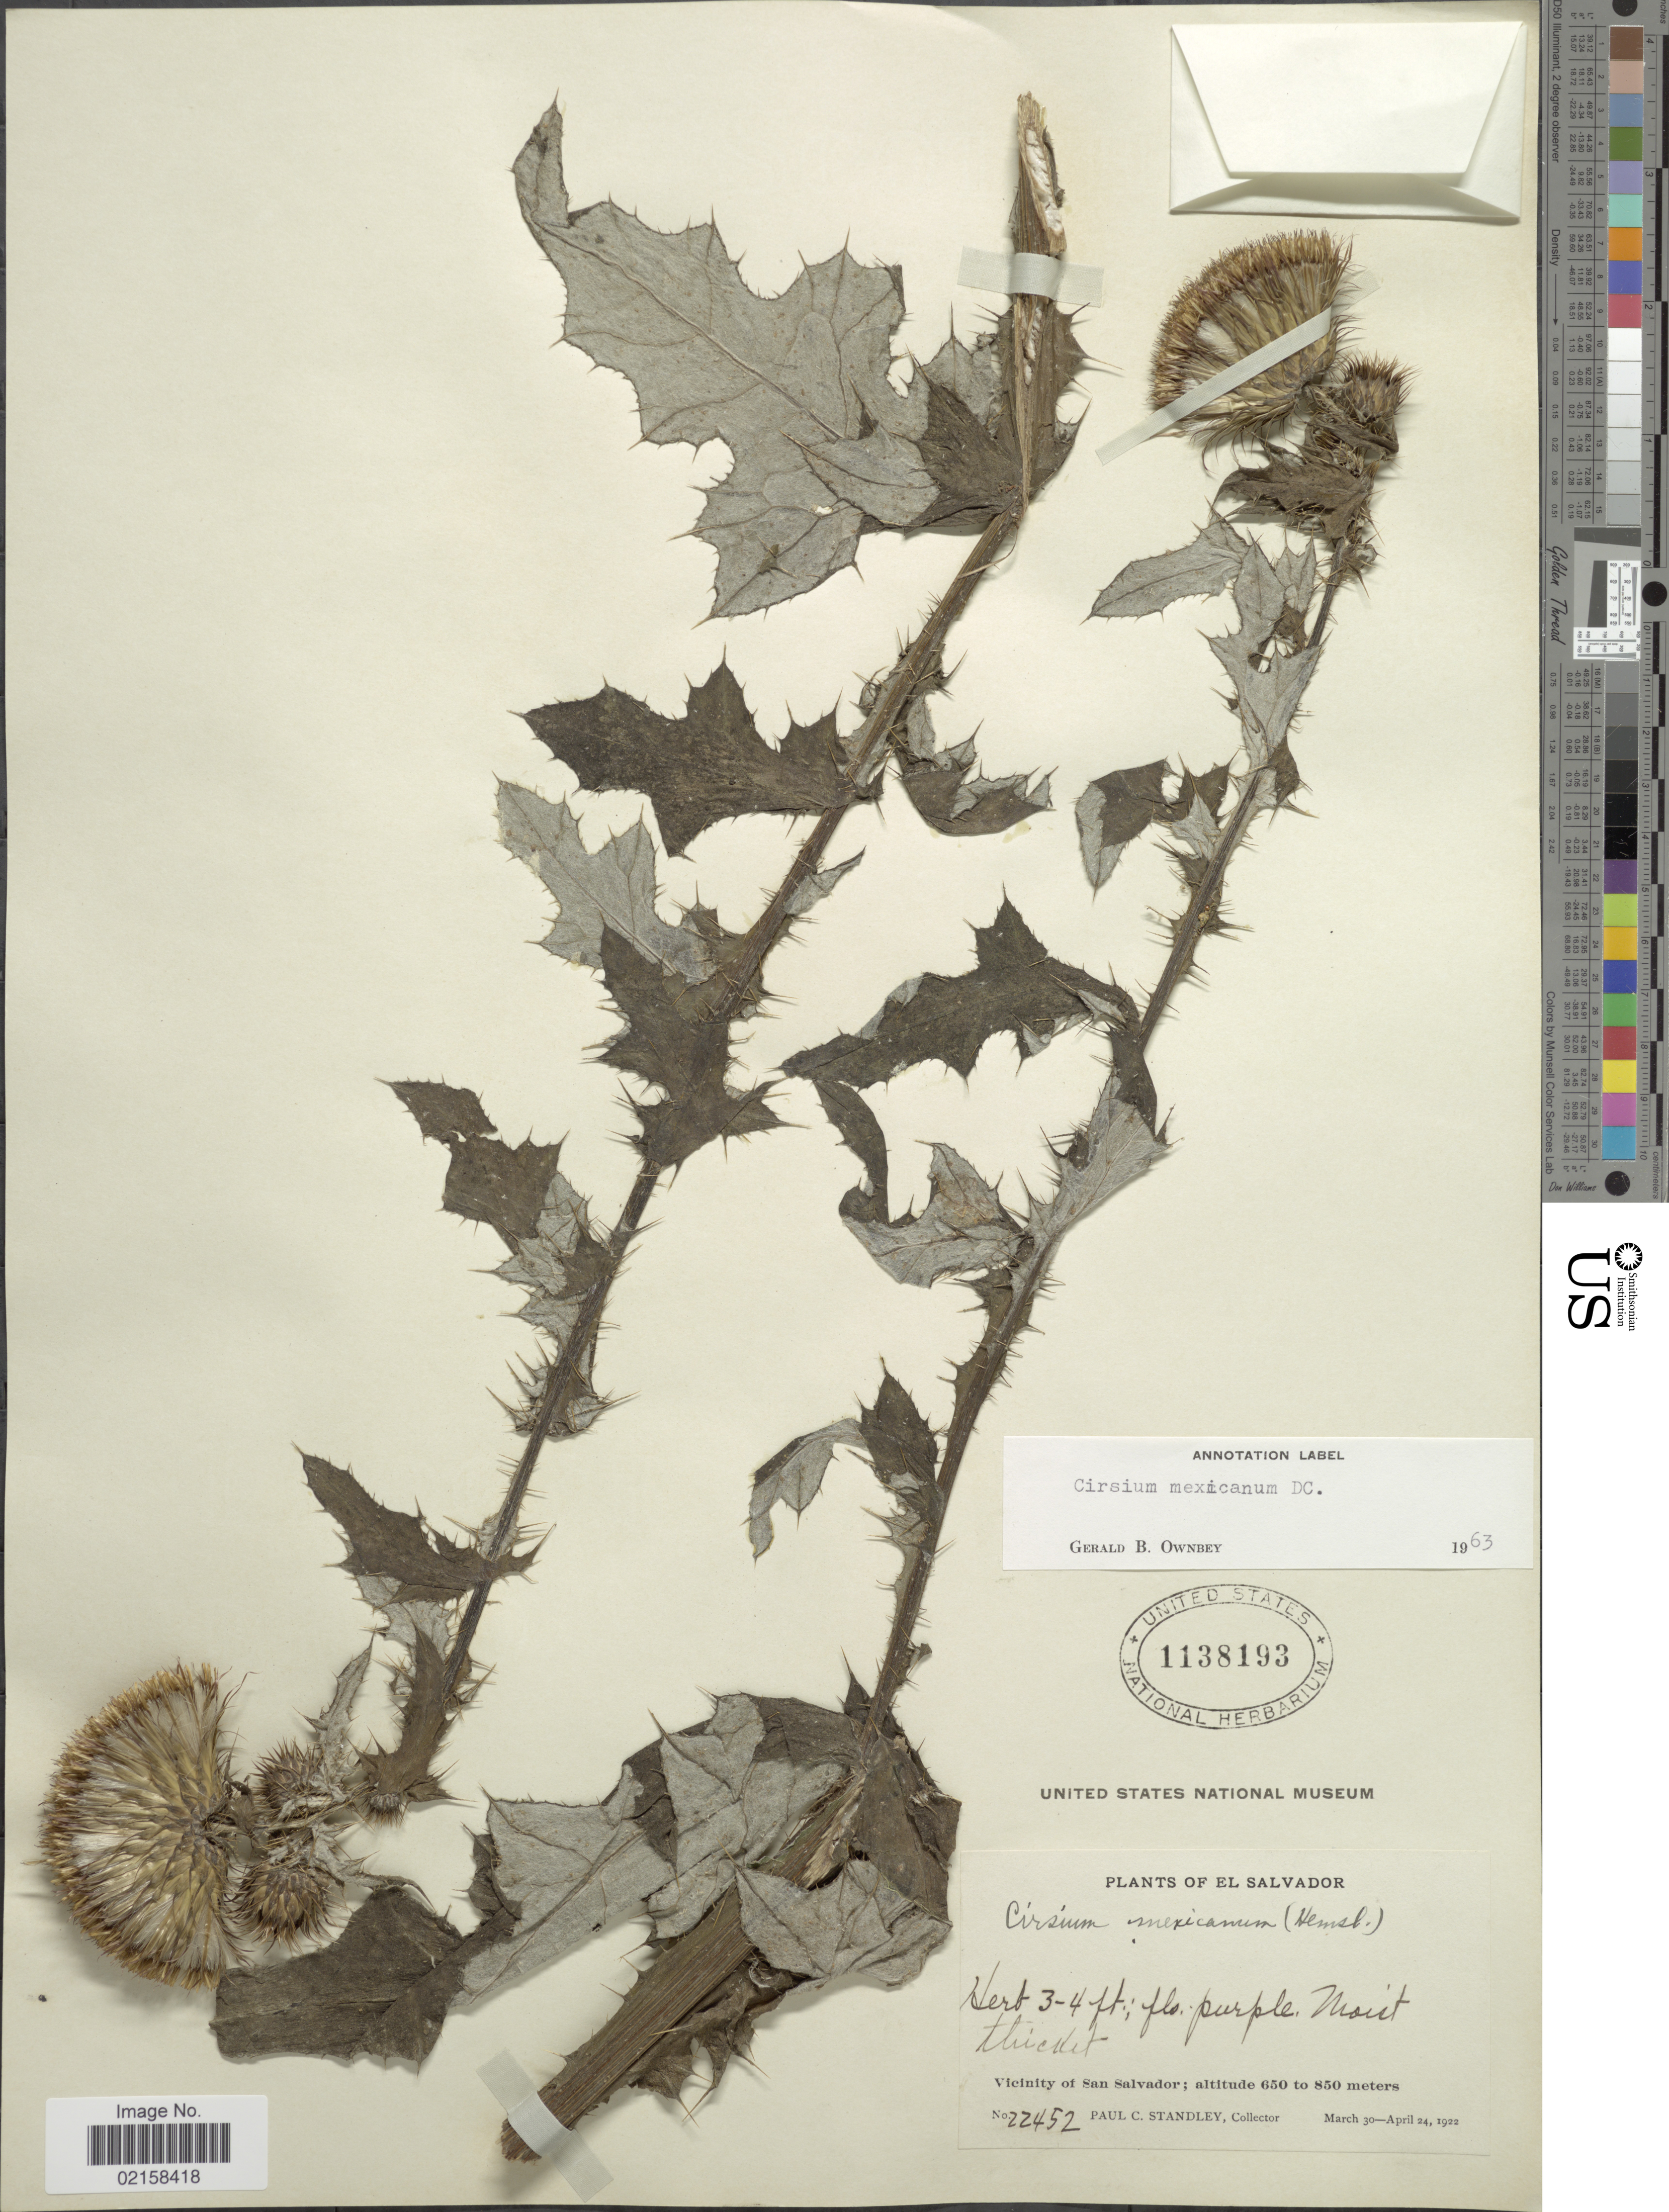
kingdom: Plantae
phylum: Tracheophyta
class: Magnoliopsida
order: Asterales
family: Asteraceae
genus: Cirsium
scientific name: Cirsium mexicanum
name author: DC.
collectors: P. C. Standley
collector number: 22452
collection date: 1922-03-30/1922-04-24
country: El Salvador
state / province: San Salvador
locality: Vicinity of San Salvador.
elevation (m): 650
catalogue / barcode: US 1138193